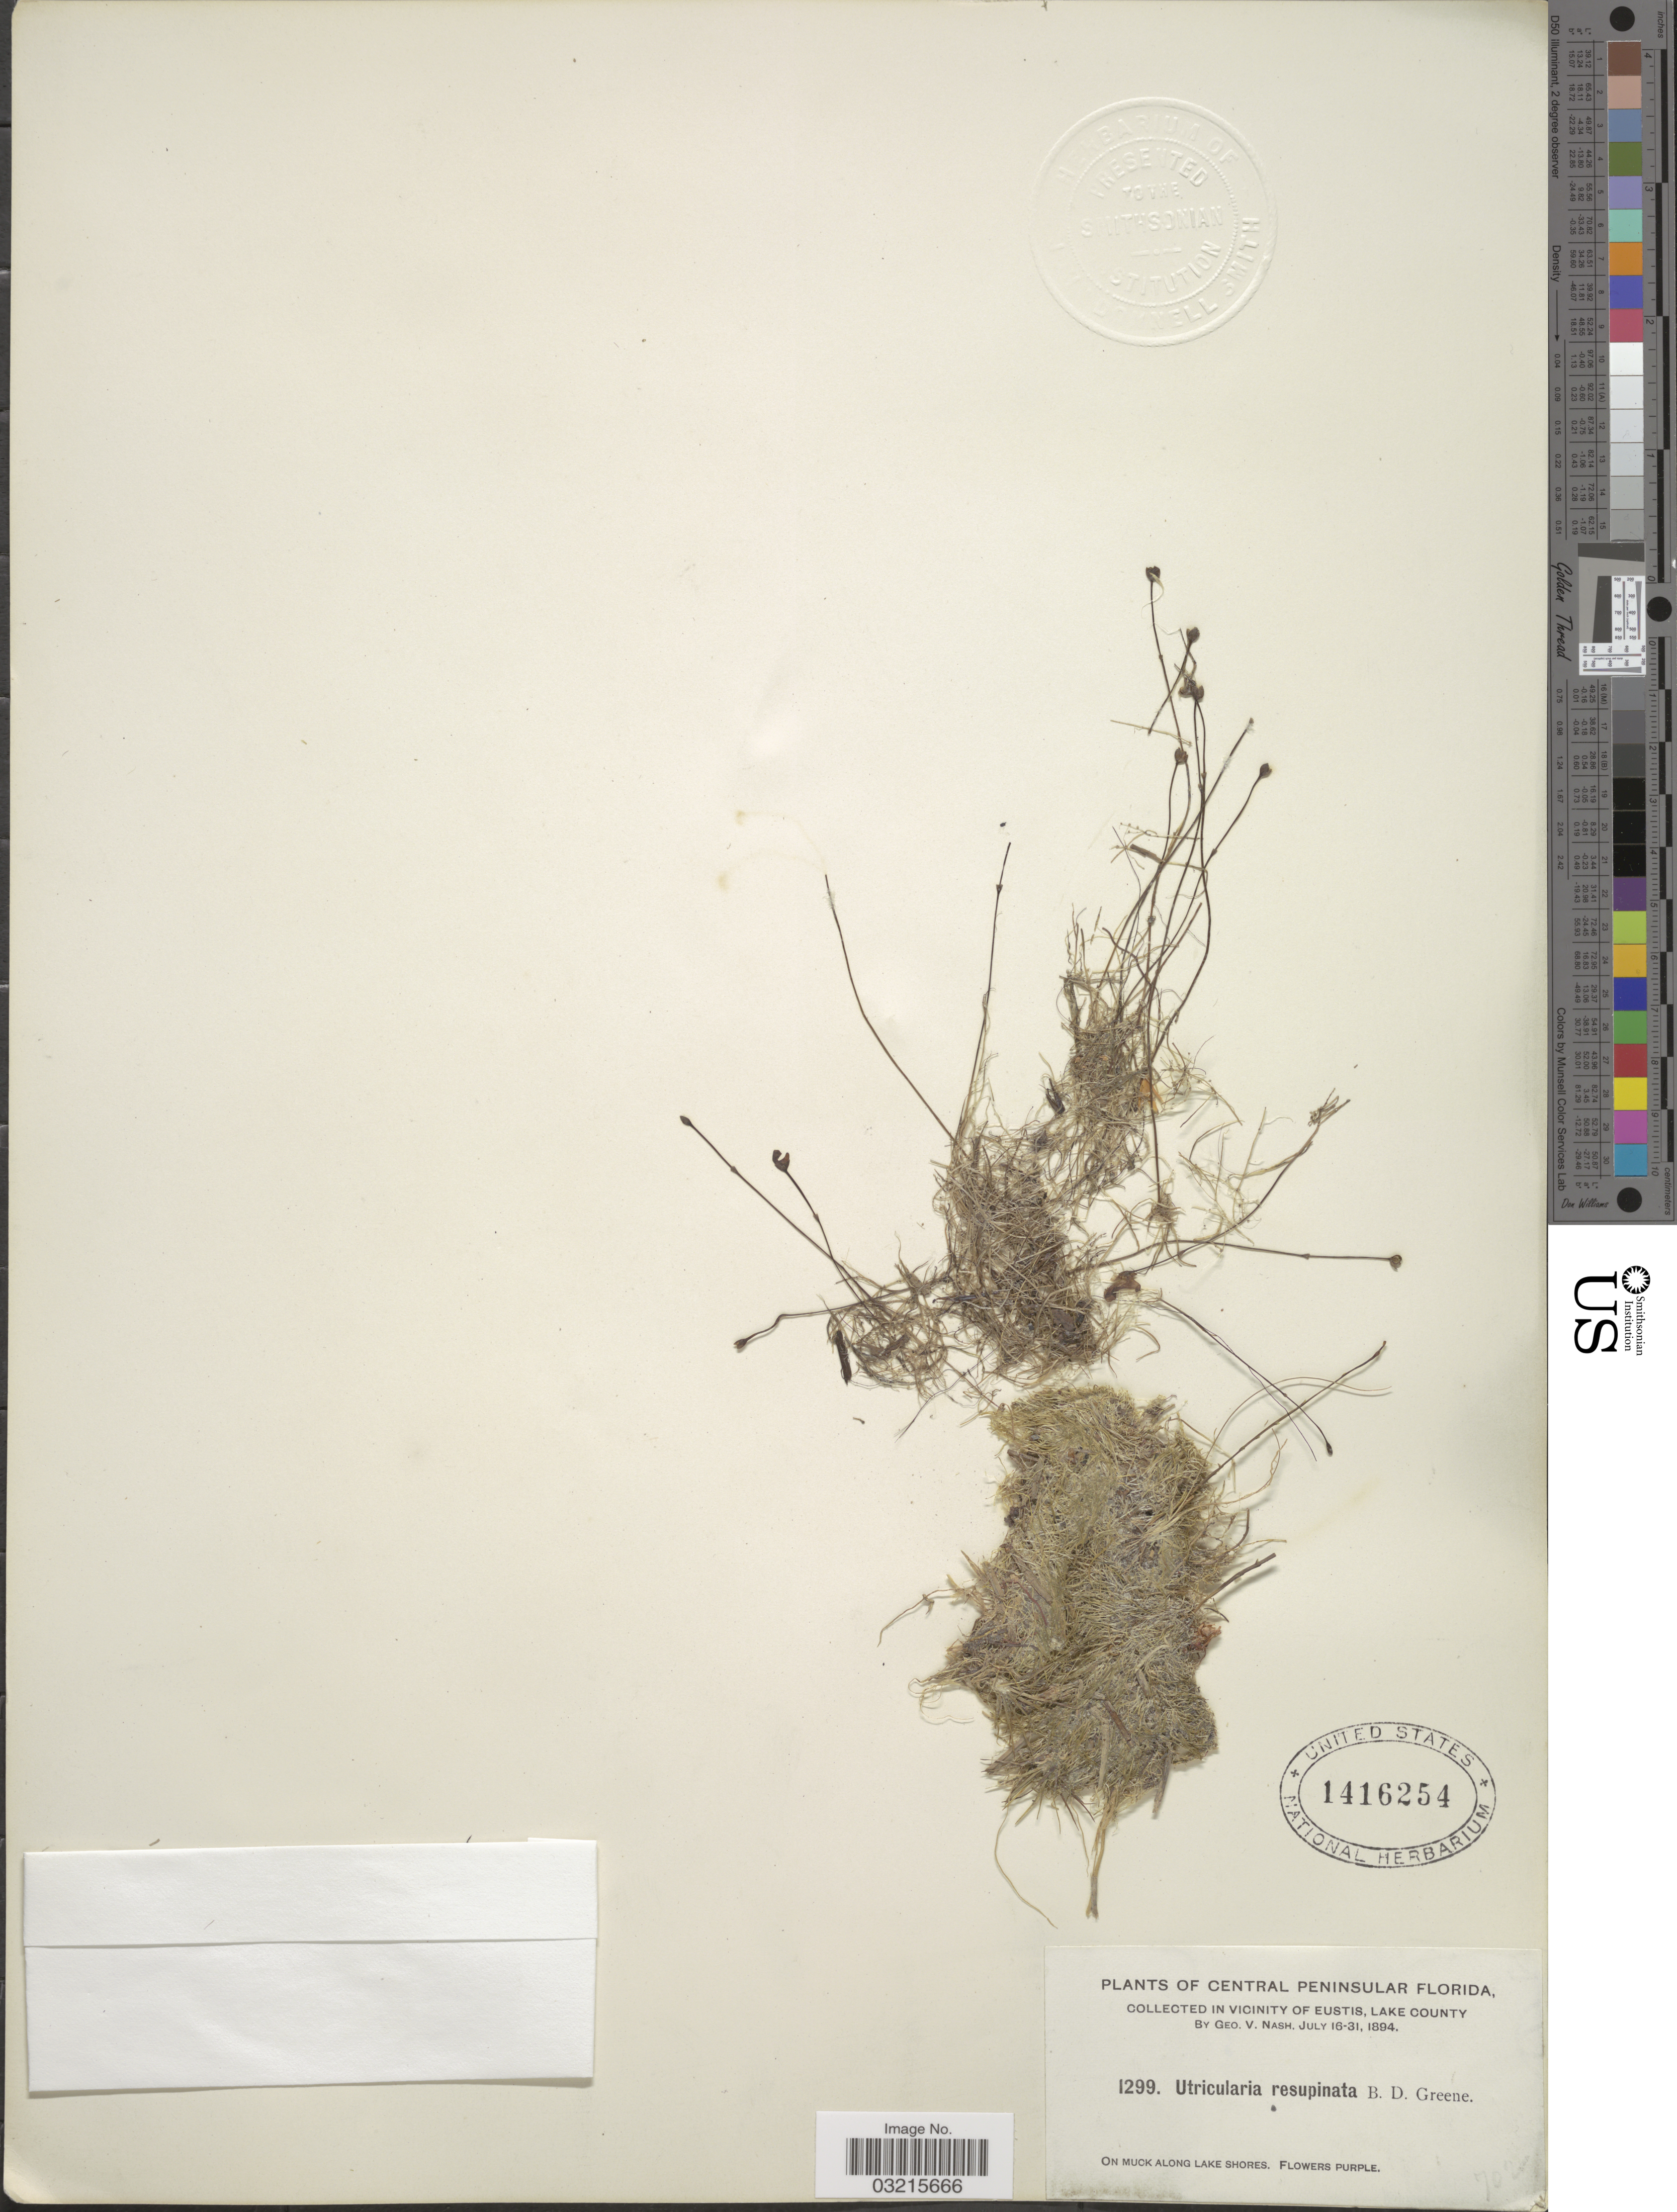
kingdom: Plantae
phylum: Tracheophyta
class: Magnoliopsida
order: Lamiales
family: Lentibulariaceae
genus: Utricularia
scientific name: Utricularia resupinata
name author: B.D. Greene ex Bigelow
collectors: G. V. Nash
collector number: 1299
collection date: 1894-07-16/1894-07-31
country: United States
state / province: Florida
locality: Central Peninsular Florida, in vicinity of Eustis, Lake County. On muck along Lake Shores.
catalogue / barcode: US 1416254